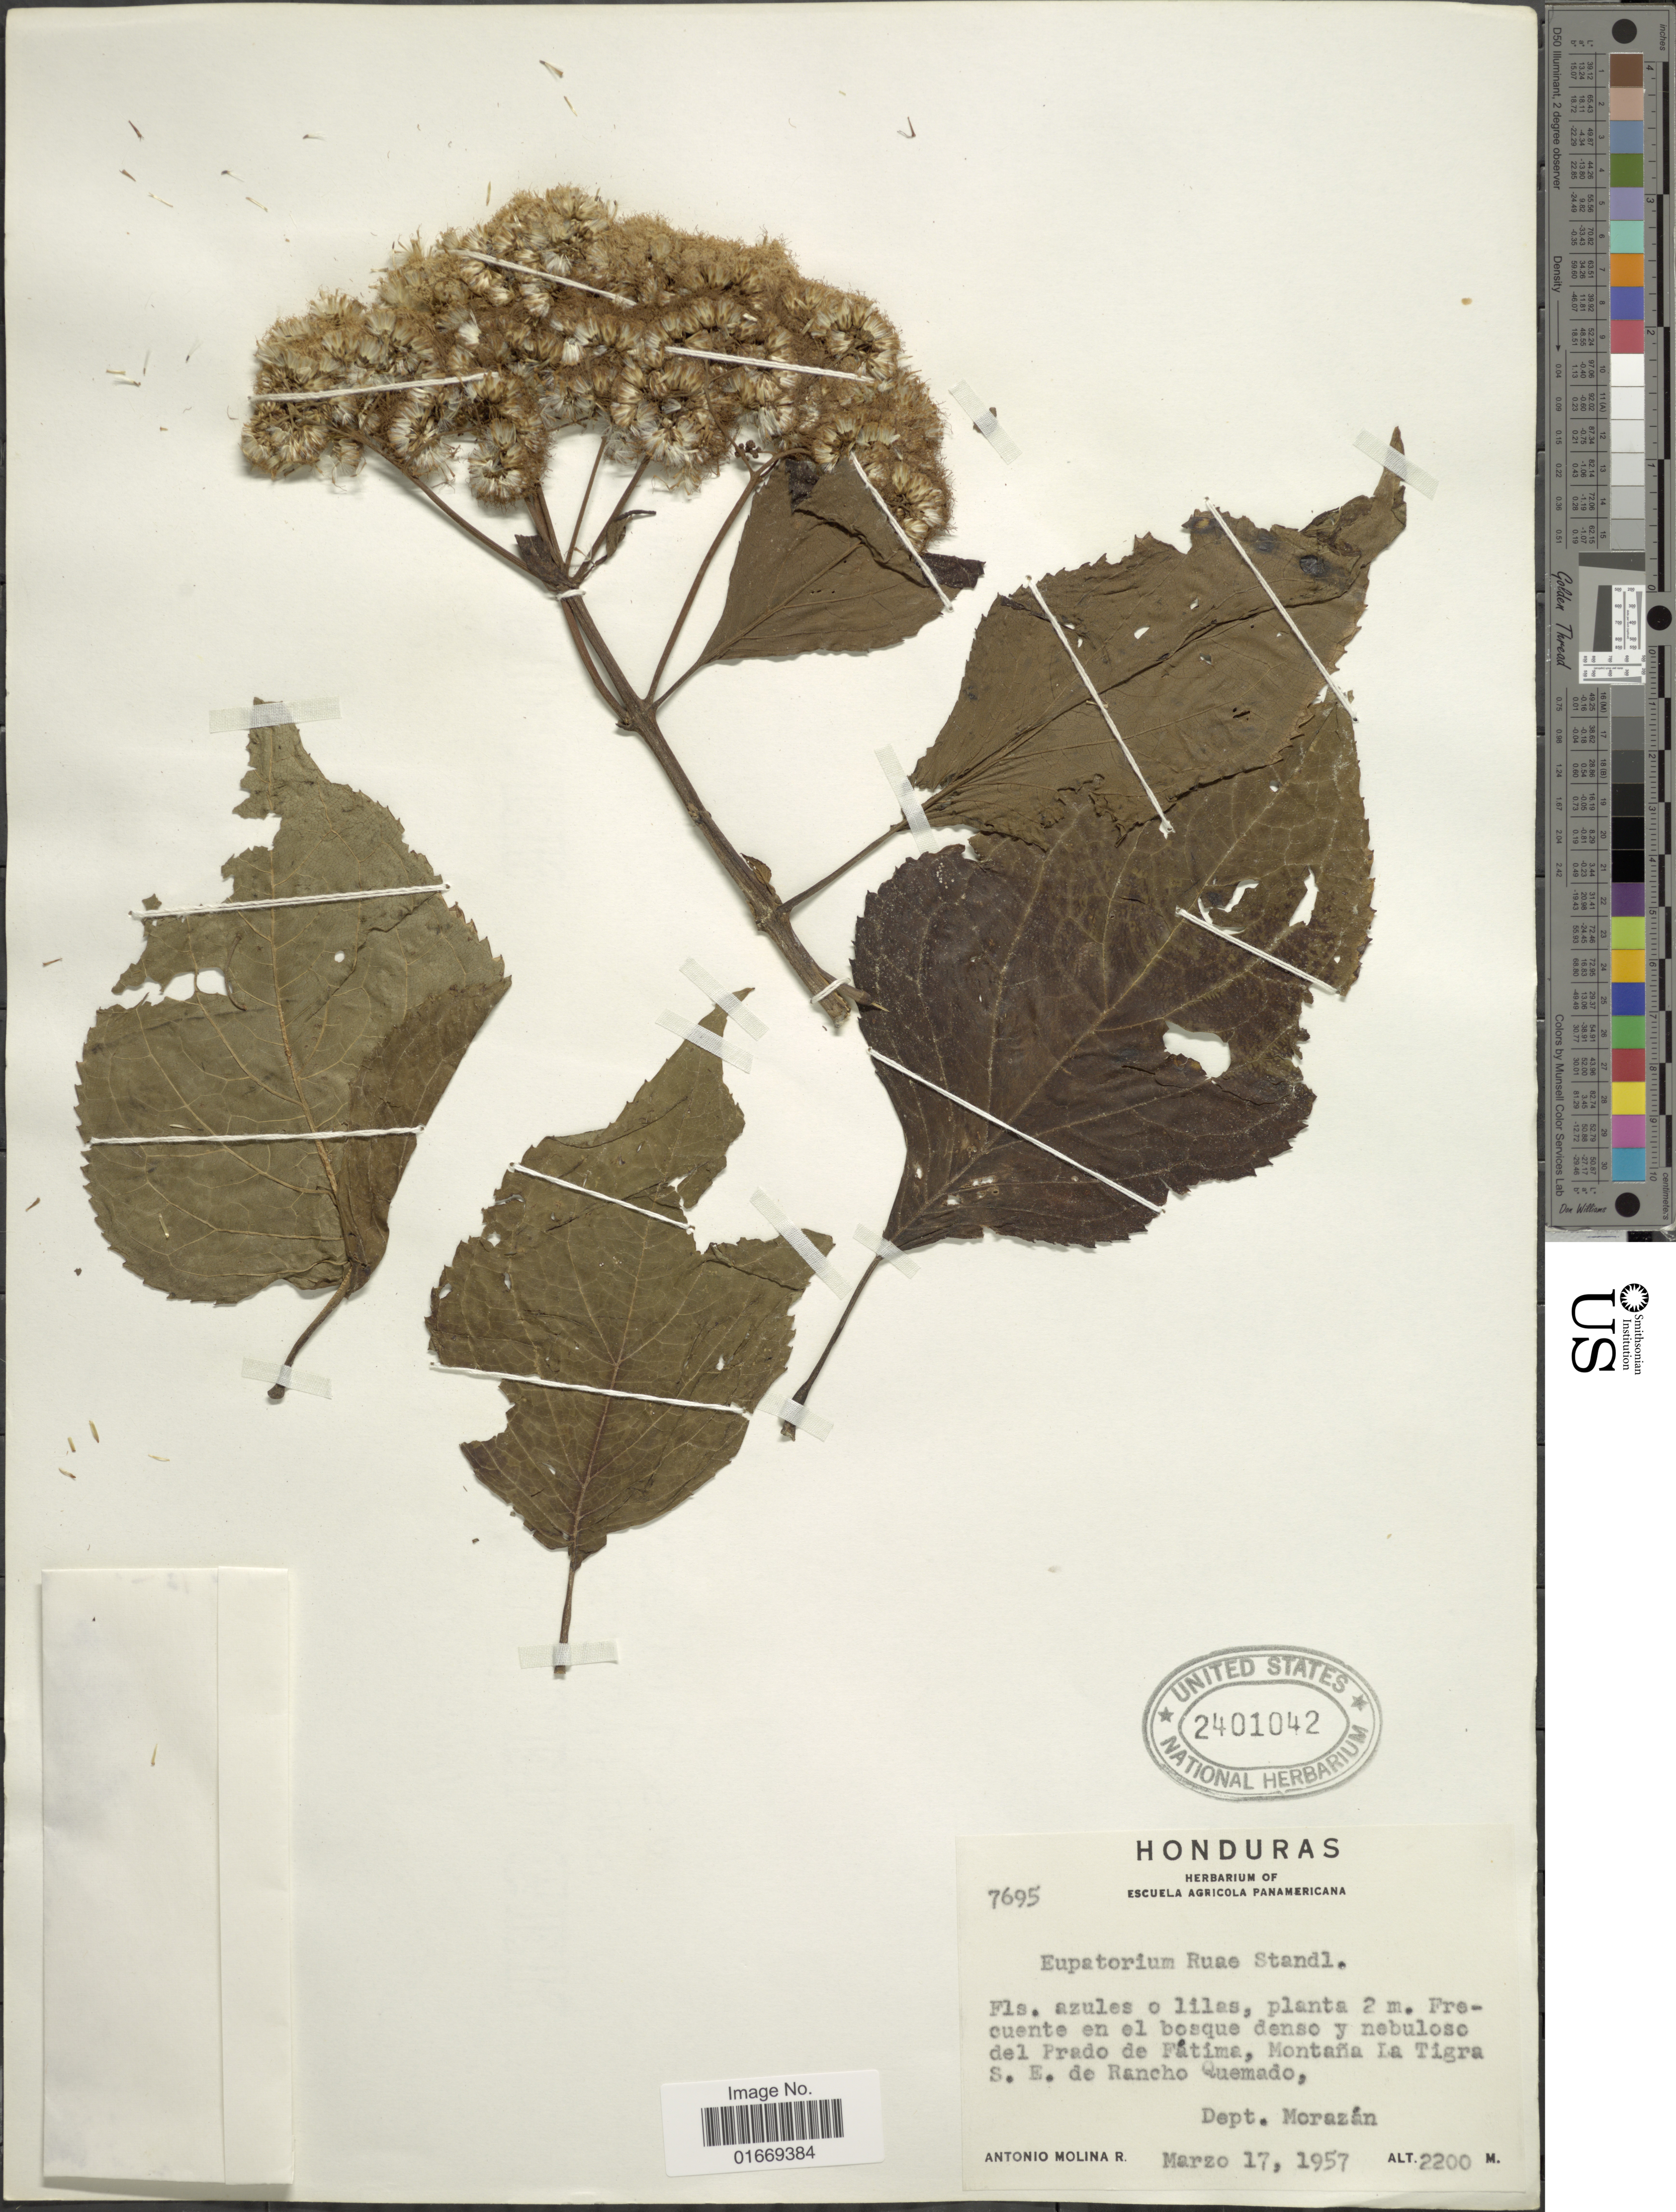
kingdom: Plantae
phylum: Tracheophyta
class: Magnoliopsida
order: Asterales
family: Asteraceae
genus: Bartlettina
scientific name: Bartlettina pansamalensis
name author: (B.L. Rob.) R.M. King & H. Rob.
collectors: A. Molina R.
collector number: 7695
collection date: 1957-03-17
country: Honduras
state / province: Fco. Morazán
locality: Frecuente en el bosque denso y nebuloso del Prado de Fátima, Montaña La Tigra S.E. de Rancho Quemado, Dept. Morazán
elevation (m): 2200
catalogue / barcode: US 2401042